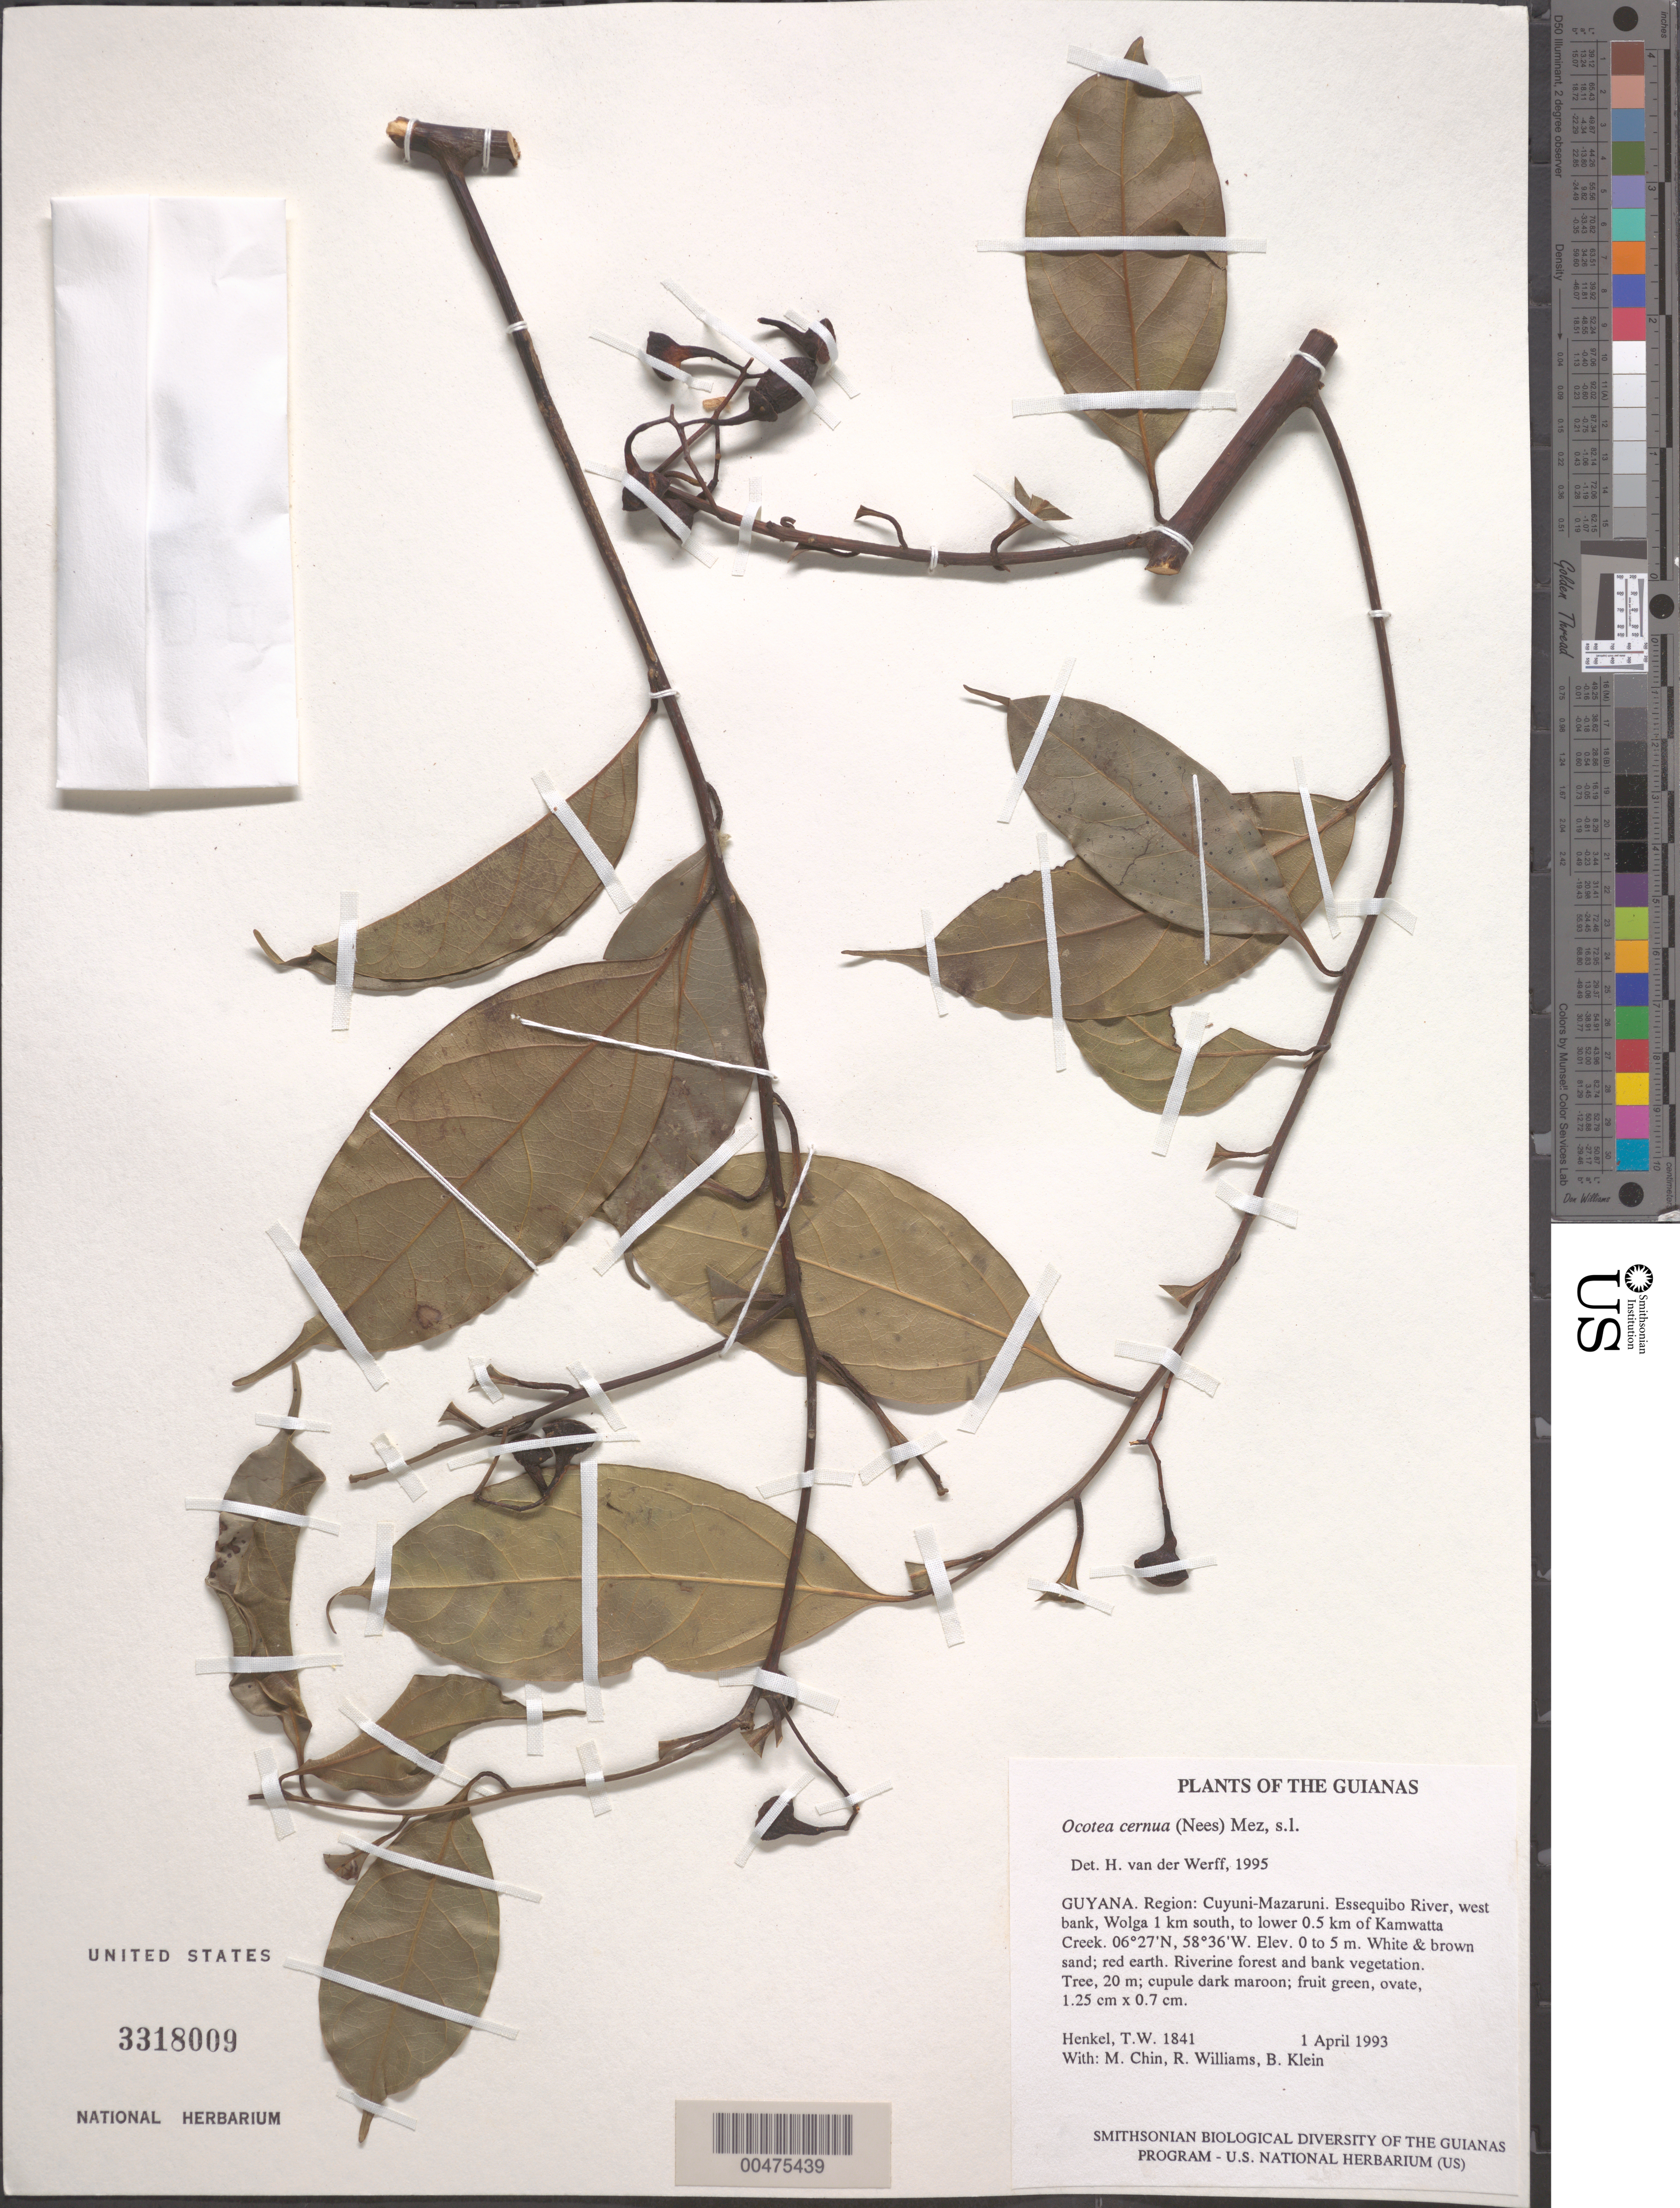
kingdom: Plantae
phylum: Tracheophyta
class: Magnoliopsida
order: Laurales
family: Lauraceae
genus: Ocotea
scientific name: Ocotea cernua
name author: (Nees) Mez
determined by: van der Werff, H., (MO), Missouri Botanical Garden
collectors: T. Henkel, M. Chin, R. Williams & B. Klein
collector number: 1841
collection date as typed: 1 April 1993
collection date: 1993-04-01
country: Guyana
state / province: Cuyuni-Mazaruni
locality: Essequibo River, W bank, Wolga 1 km S, to lower 0.5 km of Kamwatta Creek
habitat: White & brown sand; red earth. Riverine forest and bank vegetation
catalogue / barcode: US 3318009